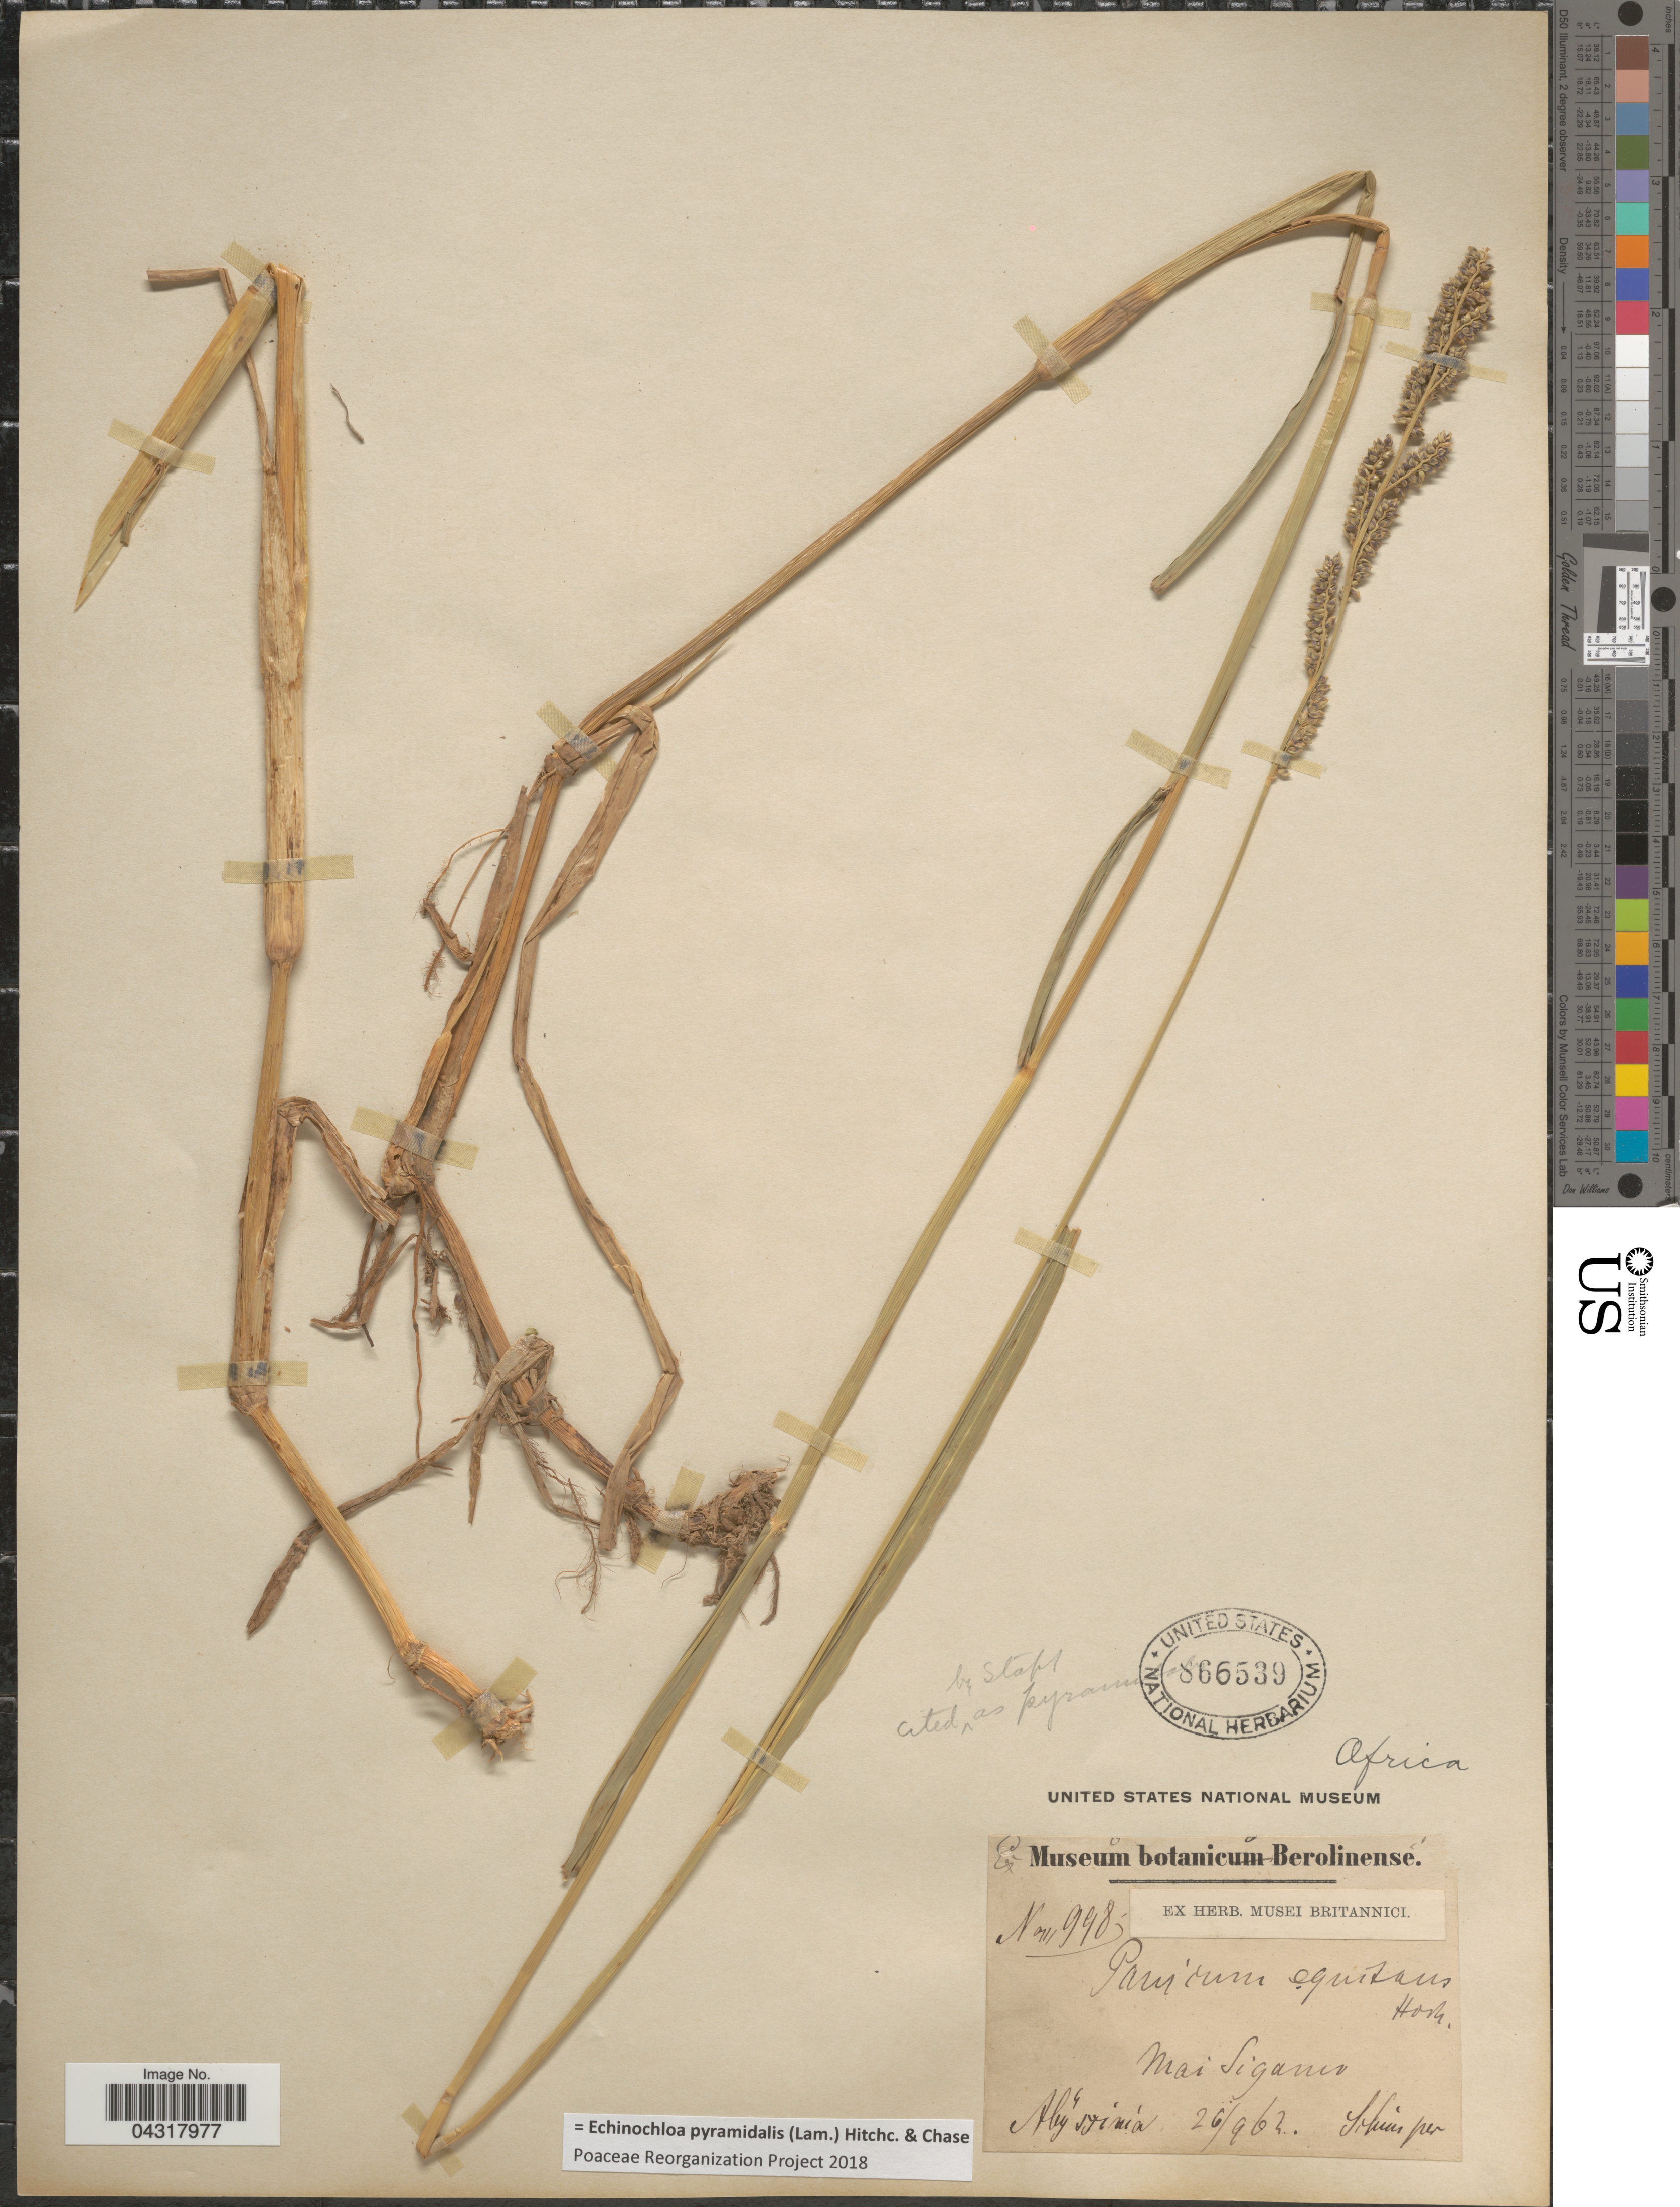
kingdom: Plantae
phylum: Tracheophyta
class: Liliopsida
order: Poales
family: Poaceae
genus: Echinochloa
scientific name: Echinochloa pyramidalis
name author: (Lam.) Hitchc. & Chase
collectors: -. Schimper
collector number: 998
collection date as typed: Transcribed d/m/y: 26/9/62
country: Ethiopia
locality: Mai Siganio. [interpreted] Abyssinia.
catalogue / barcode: US 866539